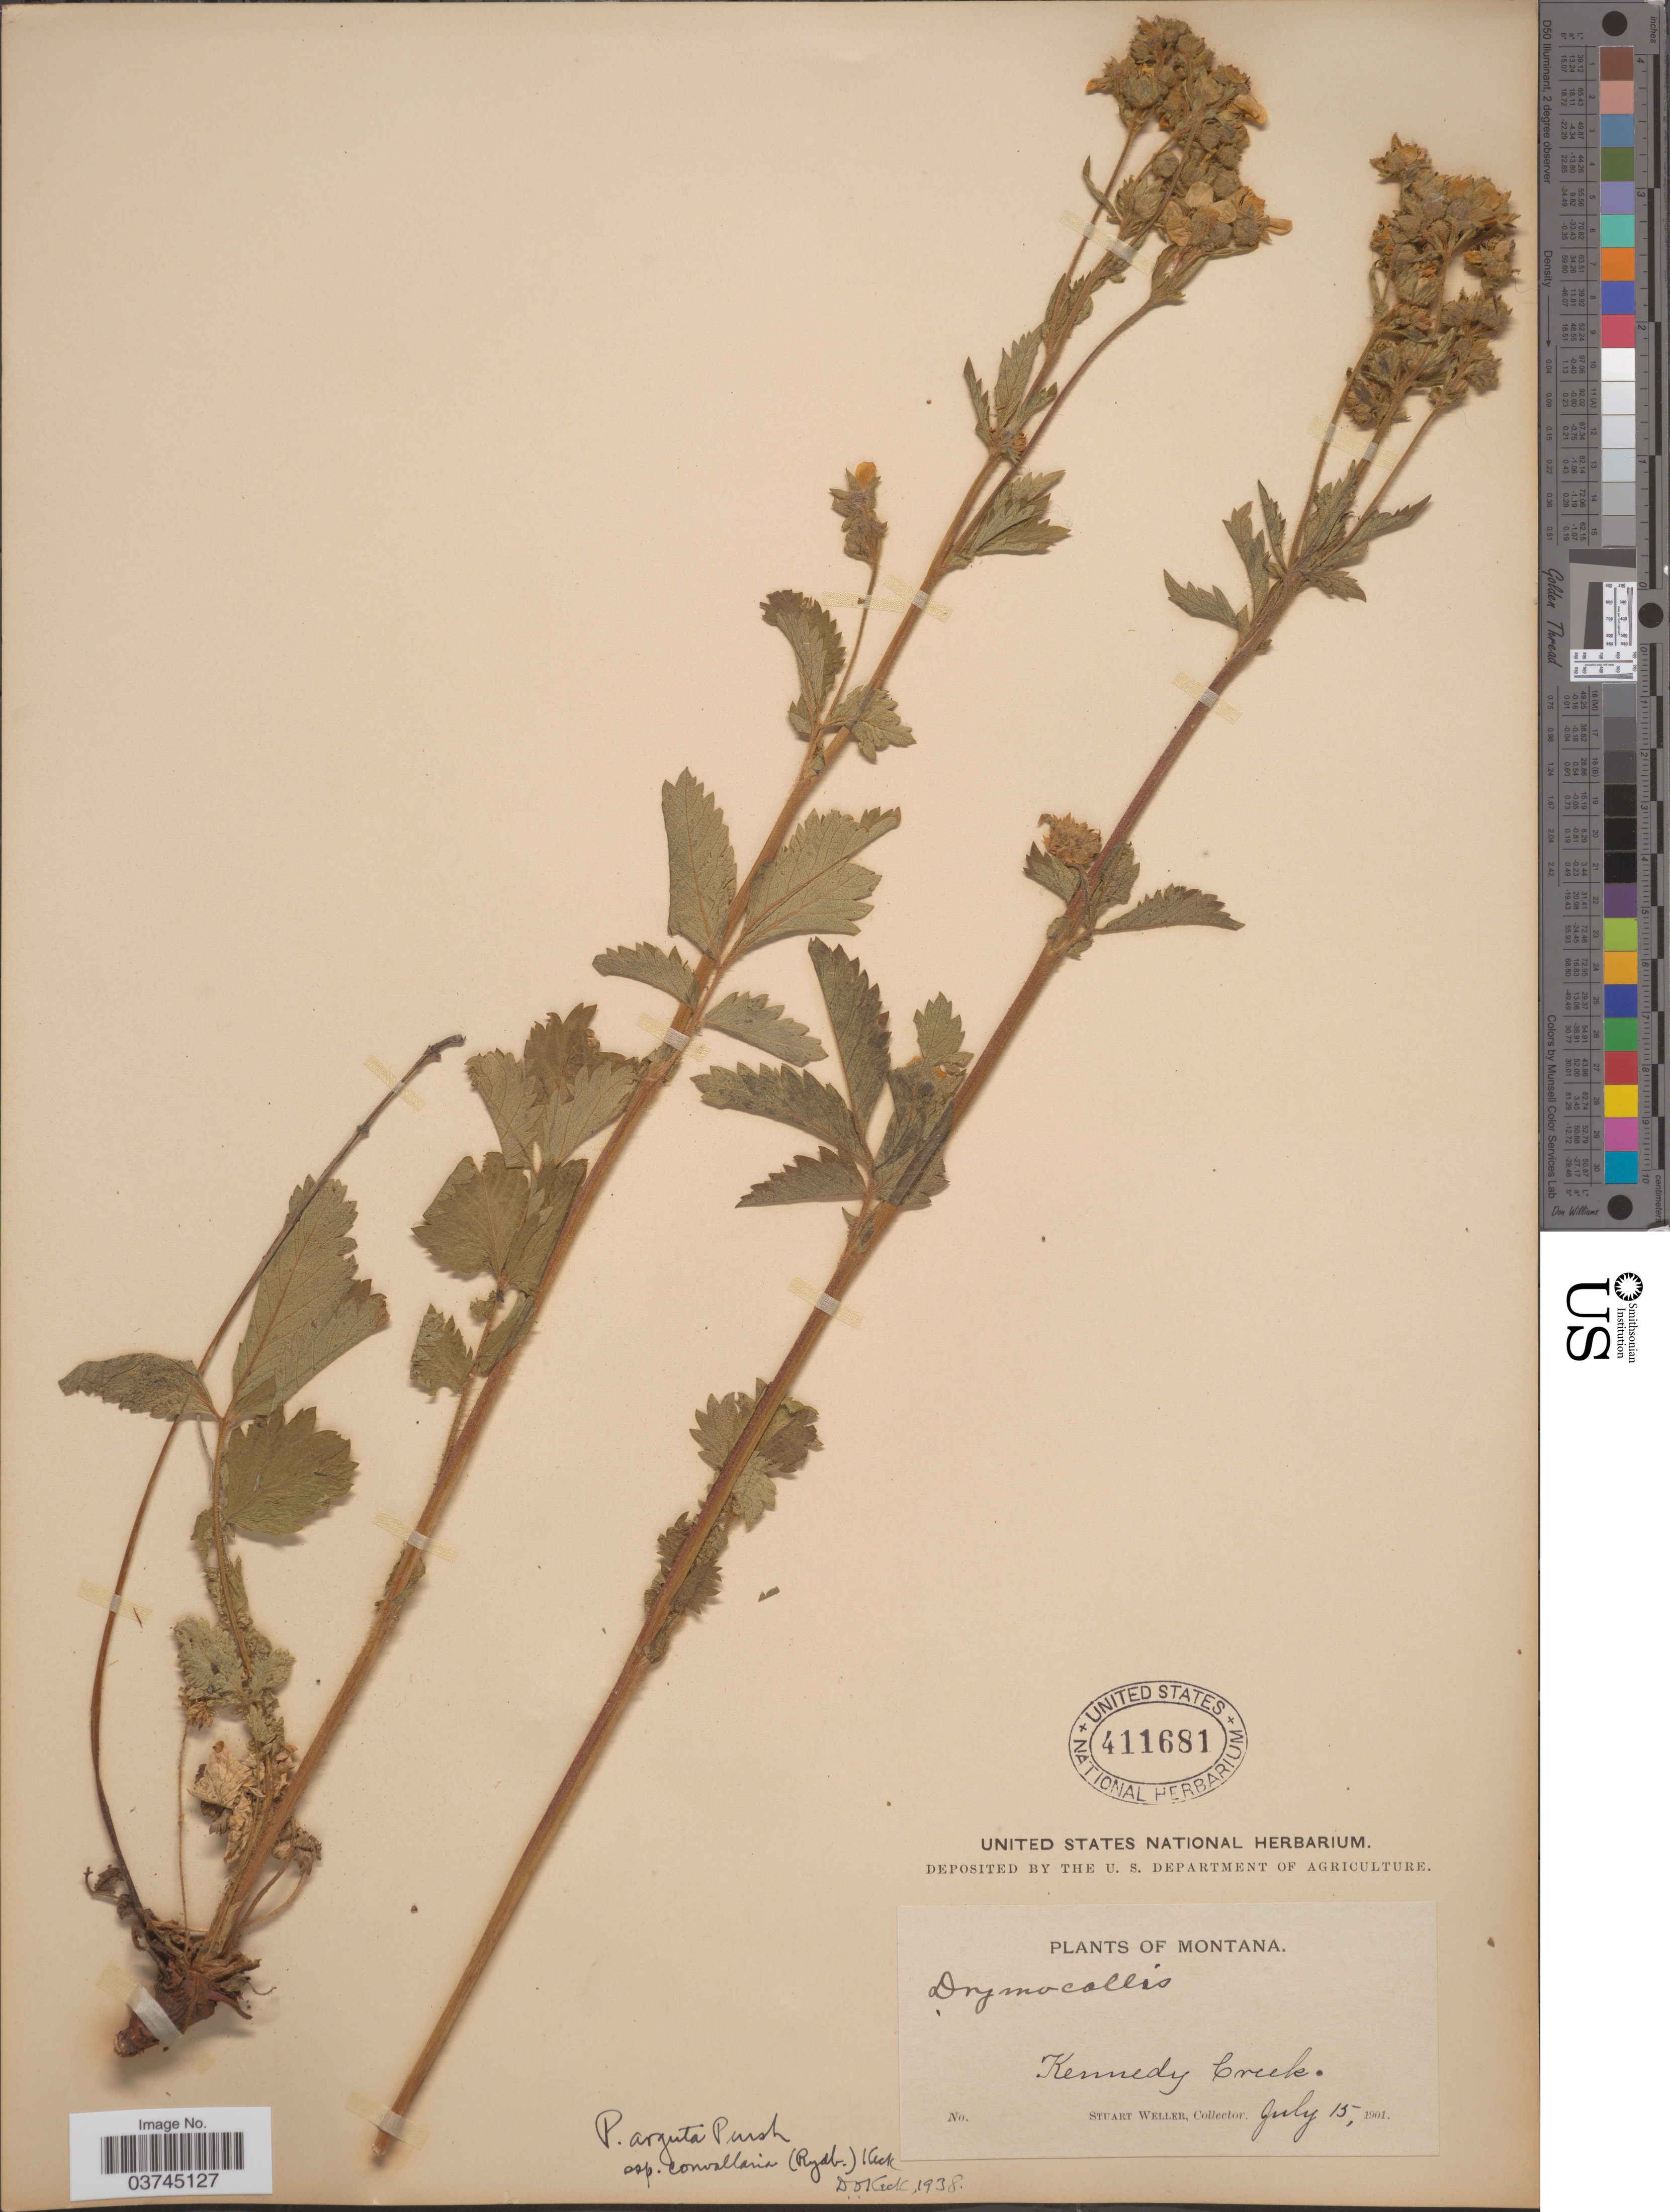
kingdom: Plantae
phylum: Tracheophyta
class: Magnoliopsida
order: Rosales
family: Rosaceae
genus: Drymocallis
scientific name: Drymocallis convallaria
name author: (Rydb.) Rydb.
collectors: S. Weller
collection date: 1901-07-15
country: United States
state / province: Montana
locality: Kennedy Creek.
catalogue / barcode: US 411681